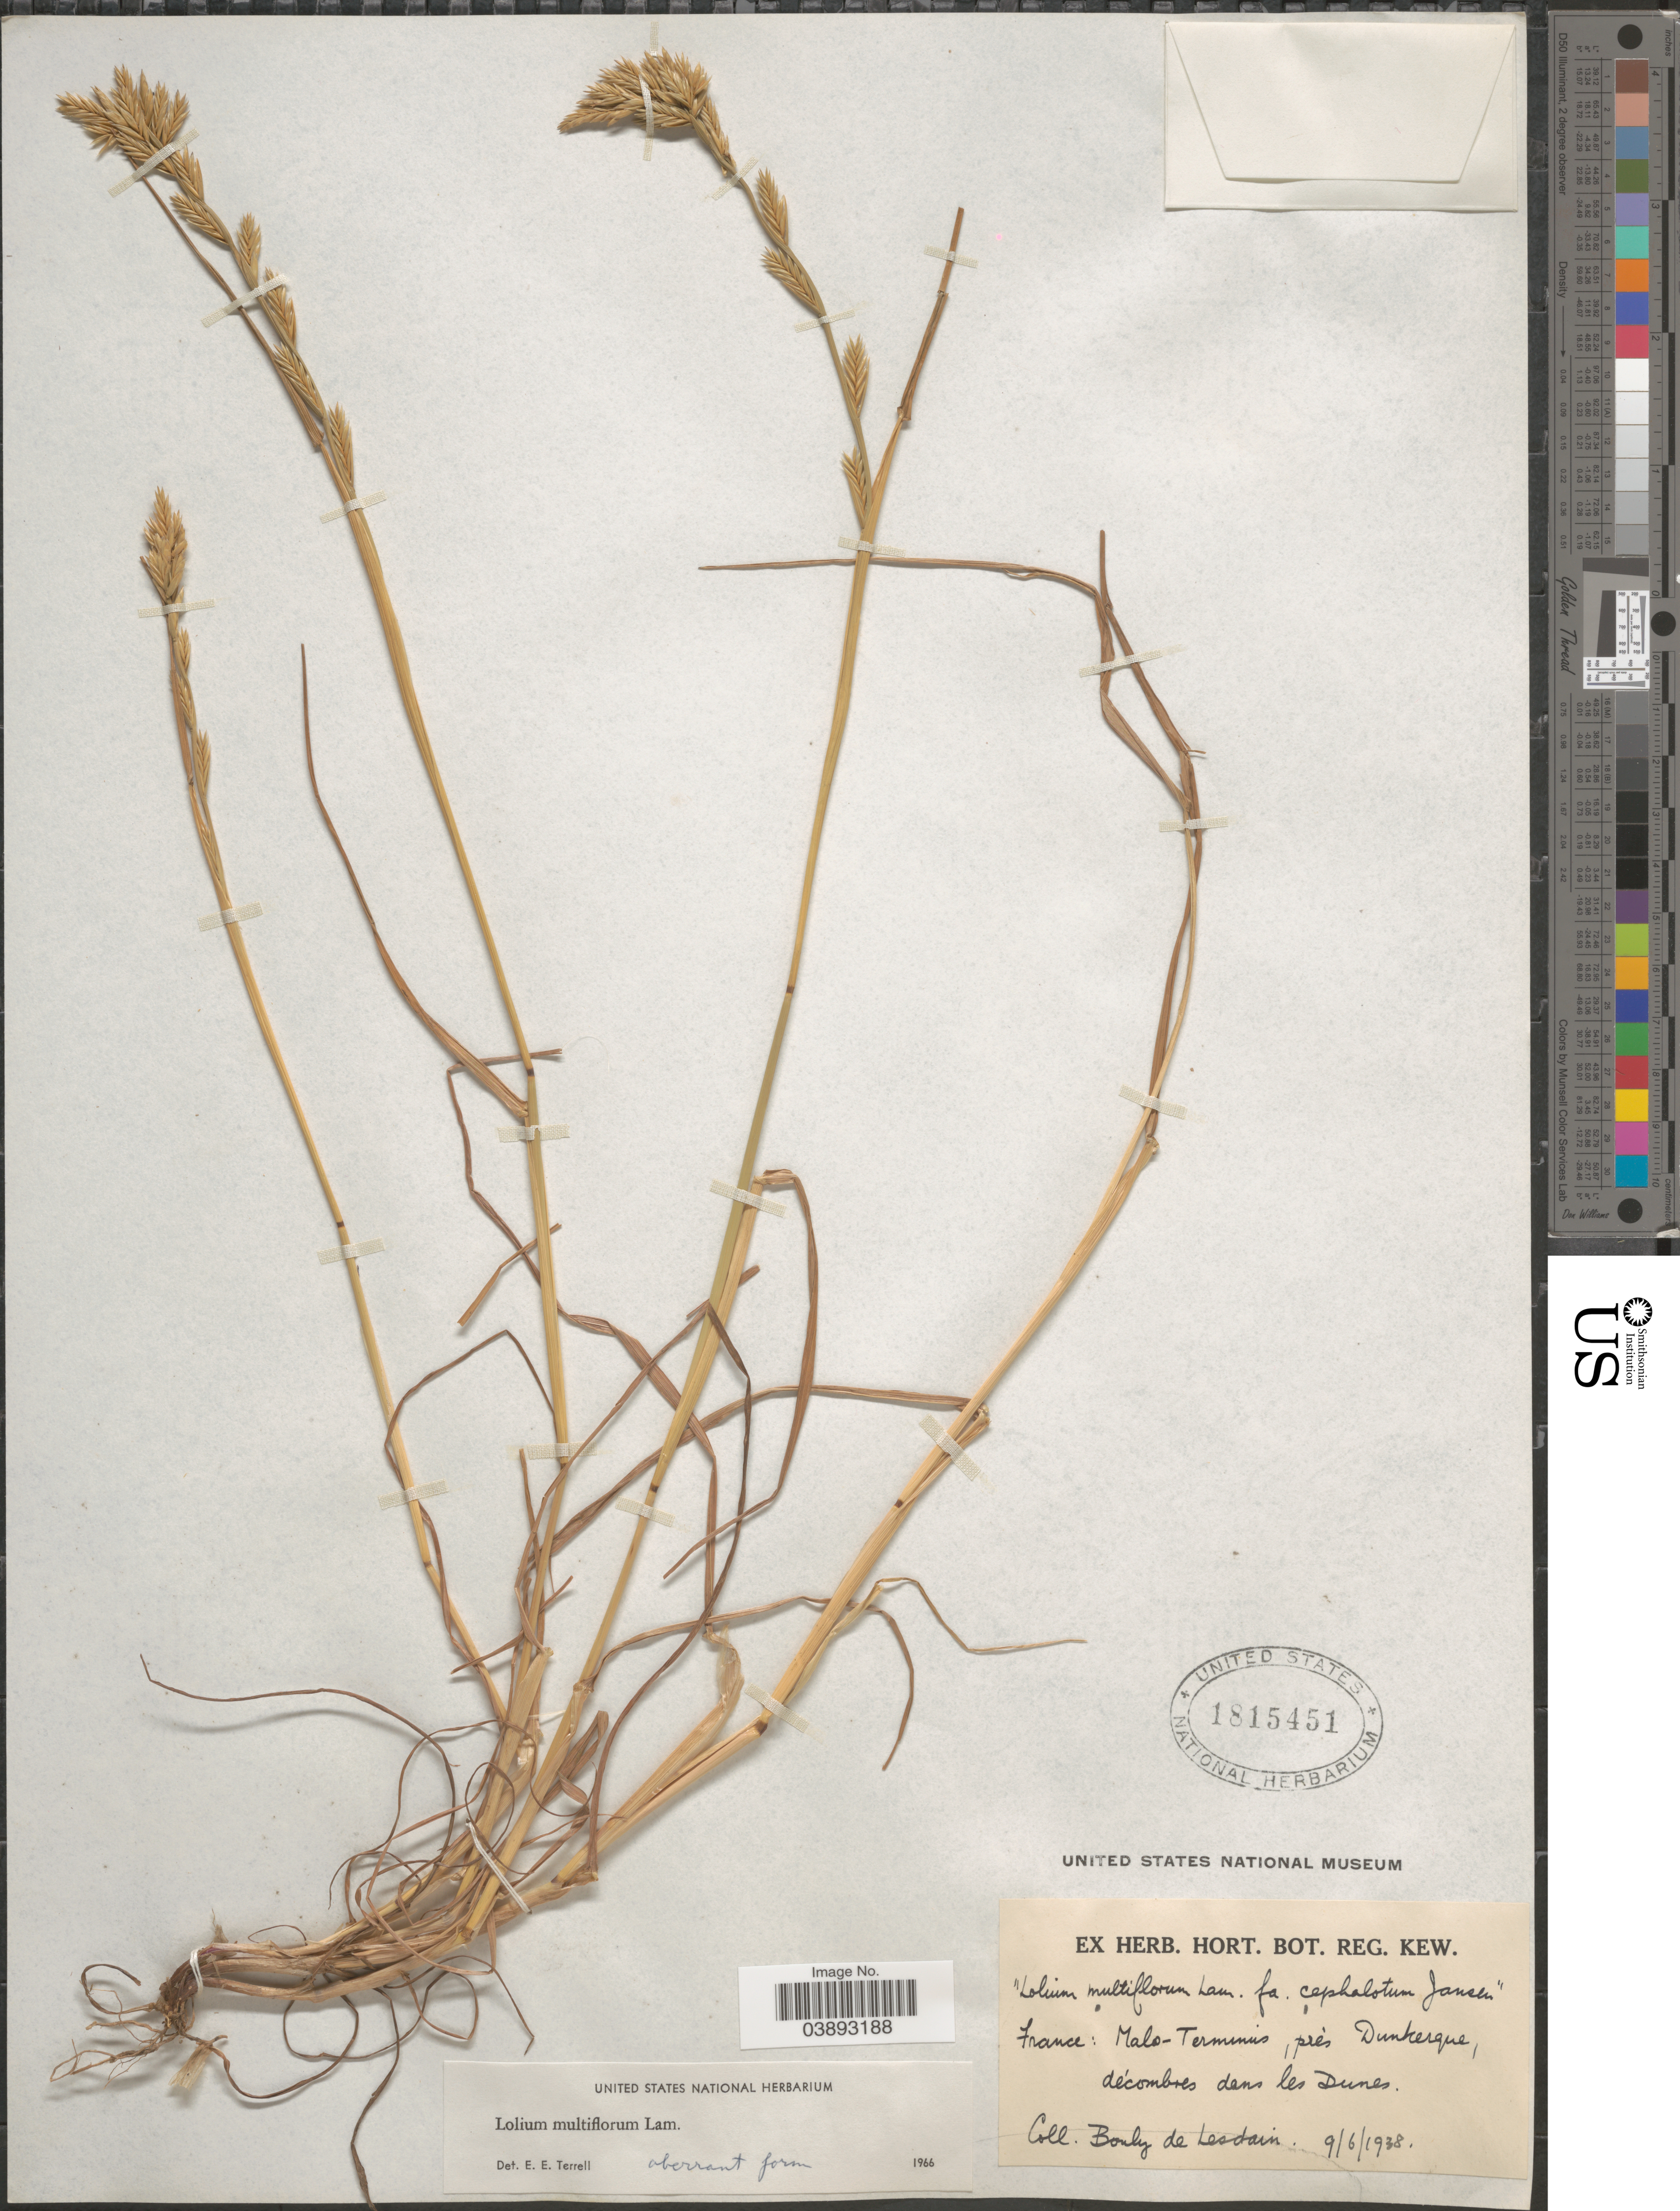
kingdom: Plantae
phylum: Tracheophyta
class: Liliopsida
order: Poales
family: Poaceae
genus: Lolium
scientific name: Lolium multiflorum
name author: Lam.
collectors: M. Bouly de Lesdain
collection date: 1938-06-09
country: France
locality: Malo-Terminus, prés Dunkerque, décombres dens les Dunes.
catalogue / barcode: US 1815451